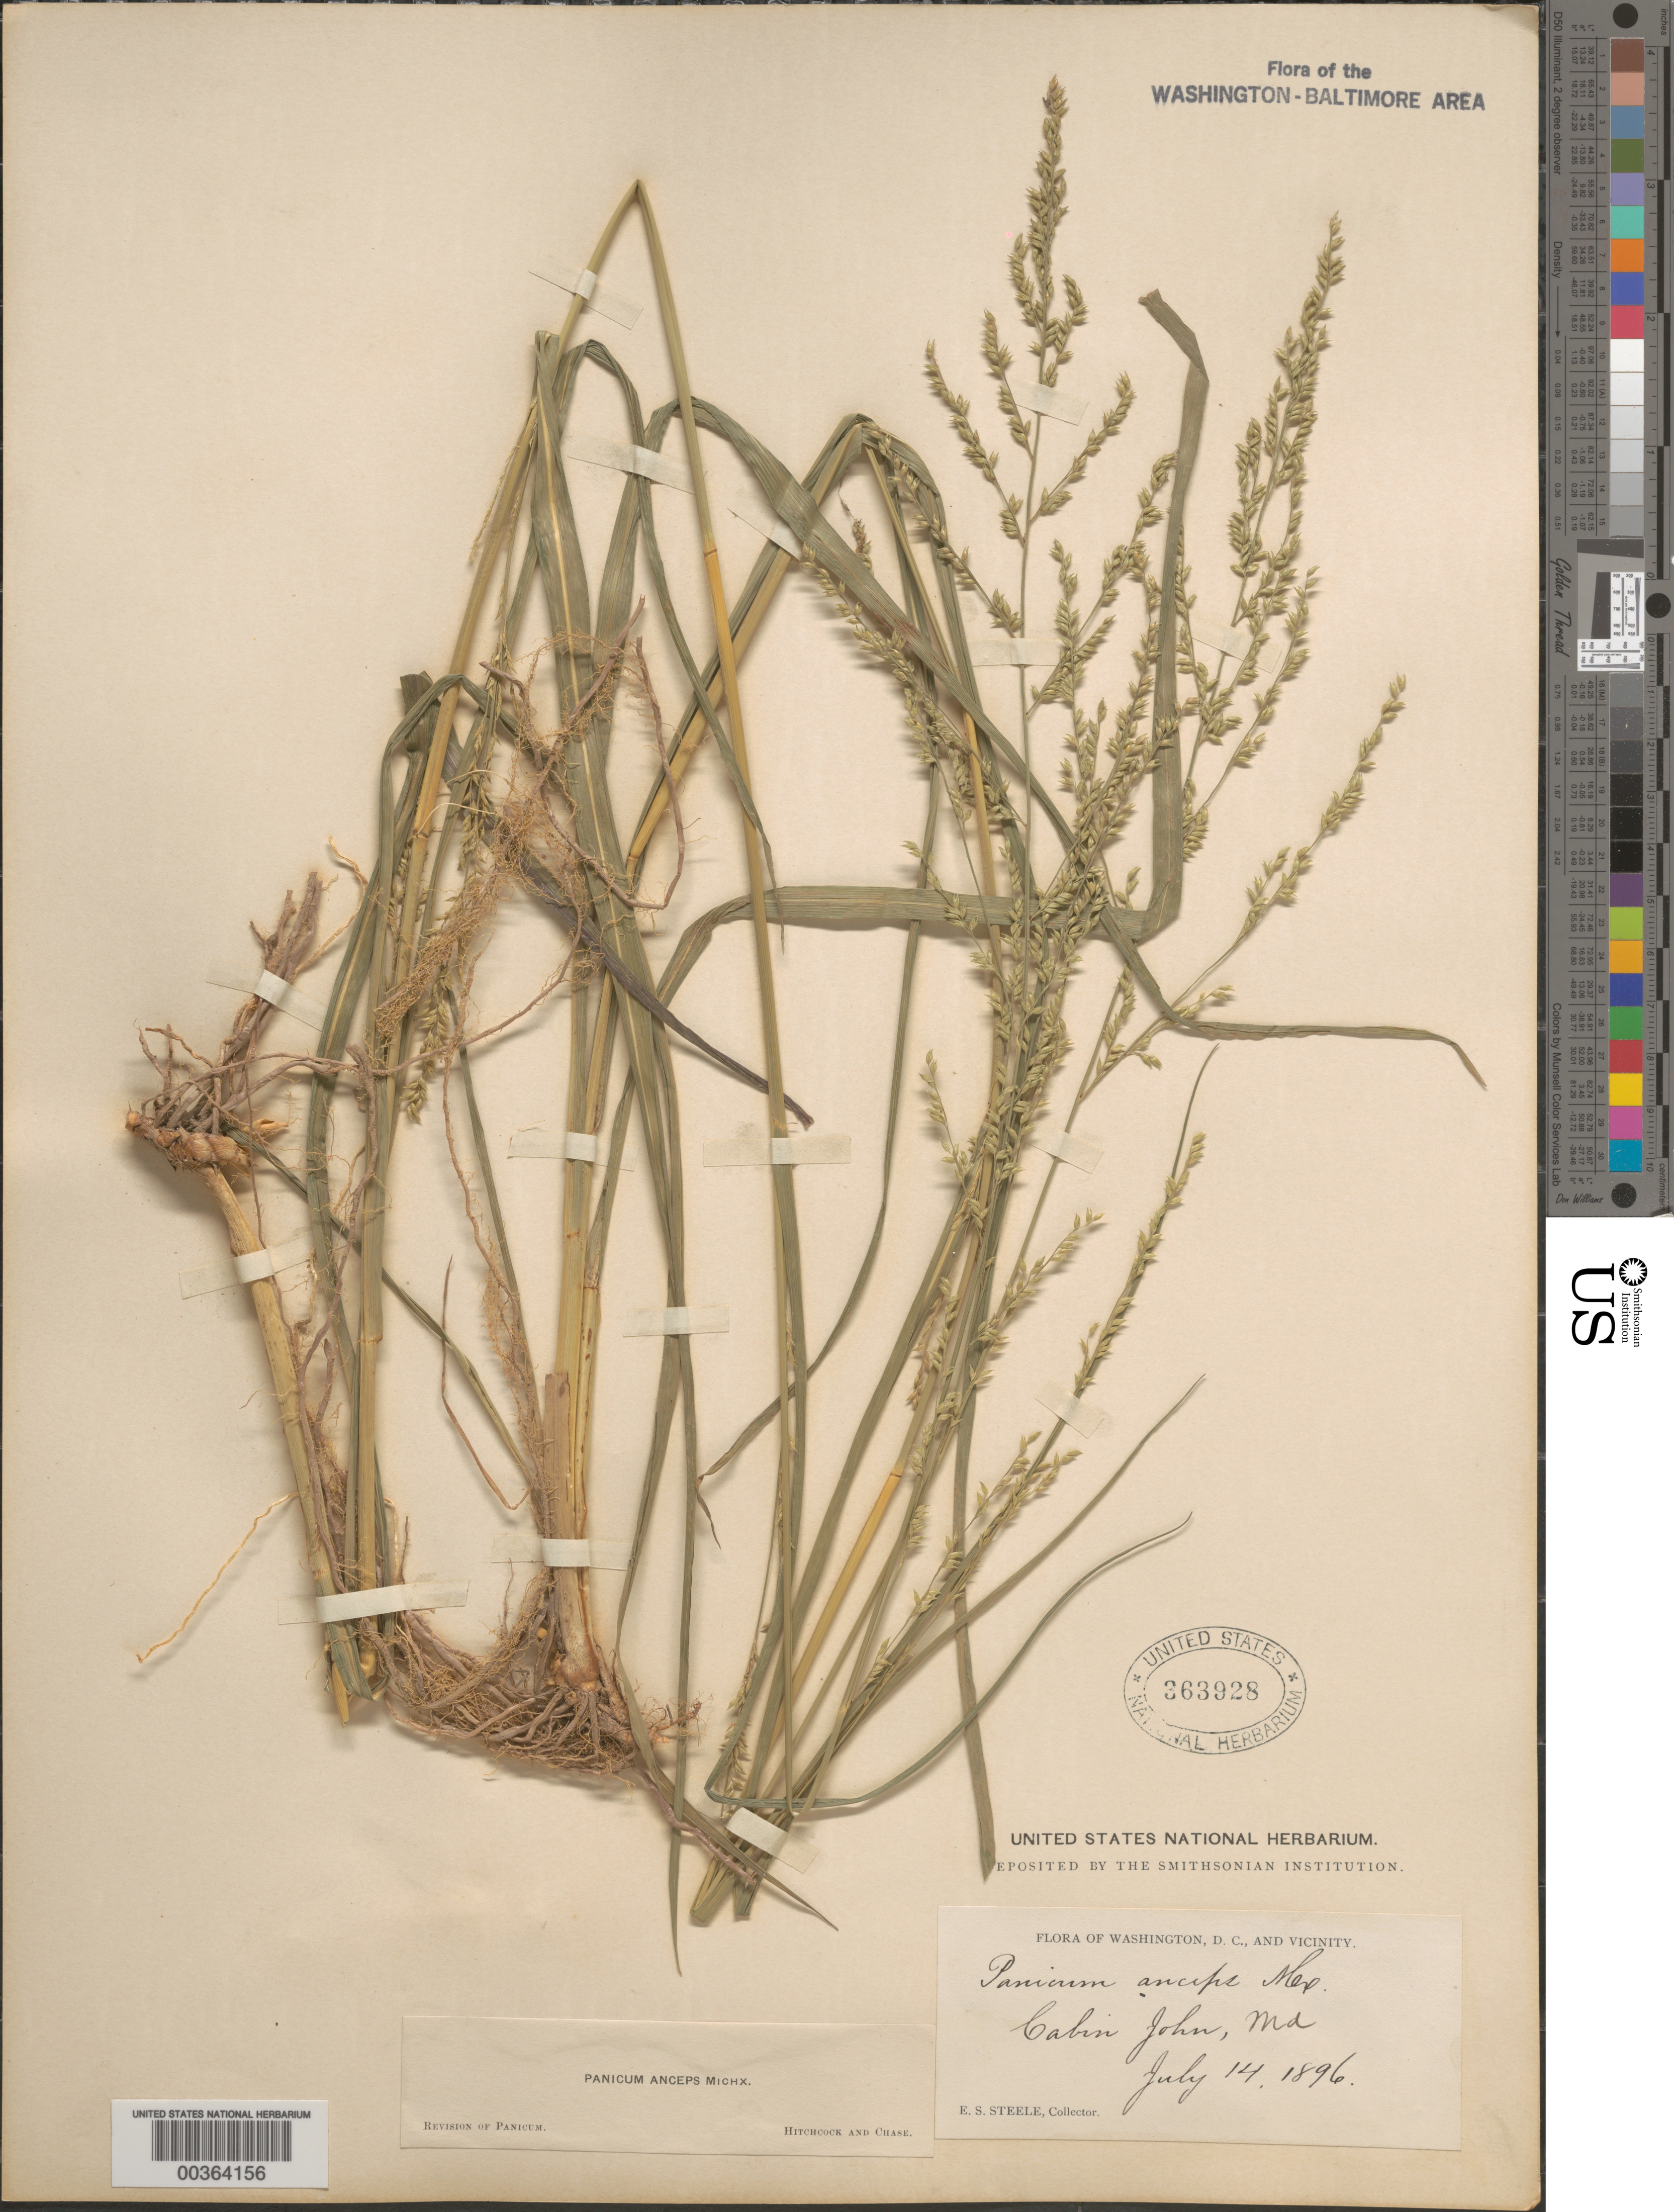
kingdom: Plantae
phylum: Tracheophyta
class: Liliopsida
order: Poales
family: Poaceae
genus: Coleataenia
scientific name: Coleataenia anceps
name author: (Michx.) Soreng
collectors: E. Steele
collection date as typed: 14 Jul 1896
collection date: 1896-07-14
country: United States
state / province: Maryland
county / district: Montgomery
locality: Cabin John C. & O. Canal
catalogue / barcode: US 363928